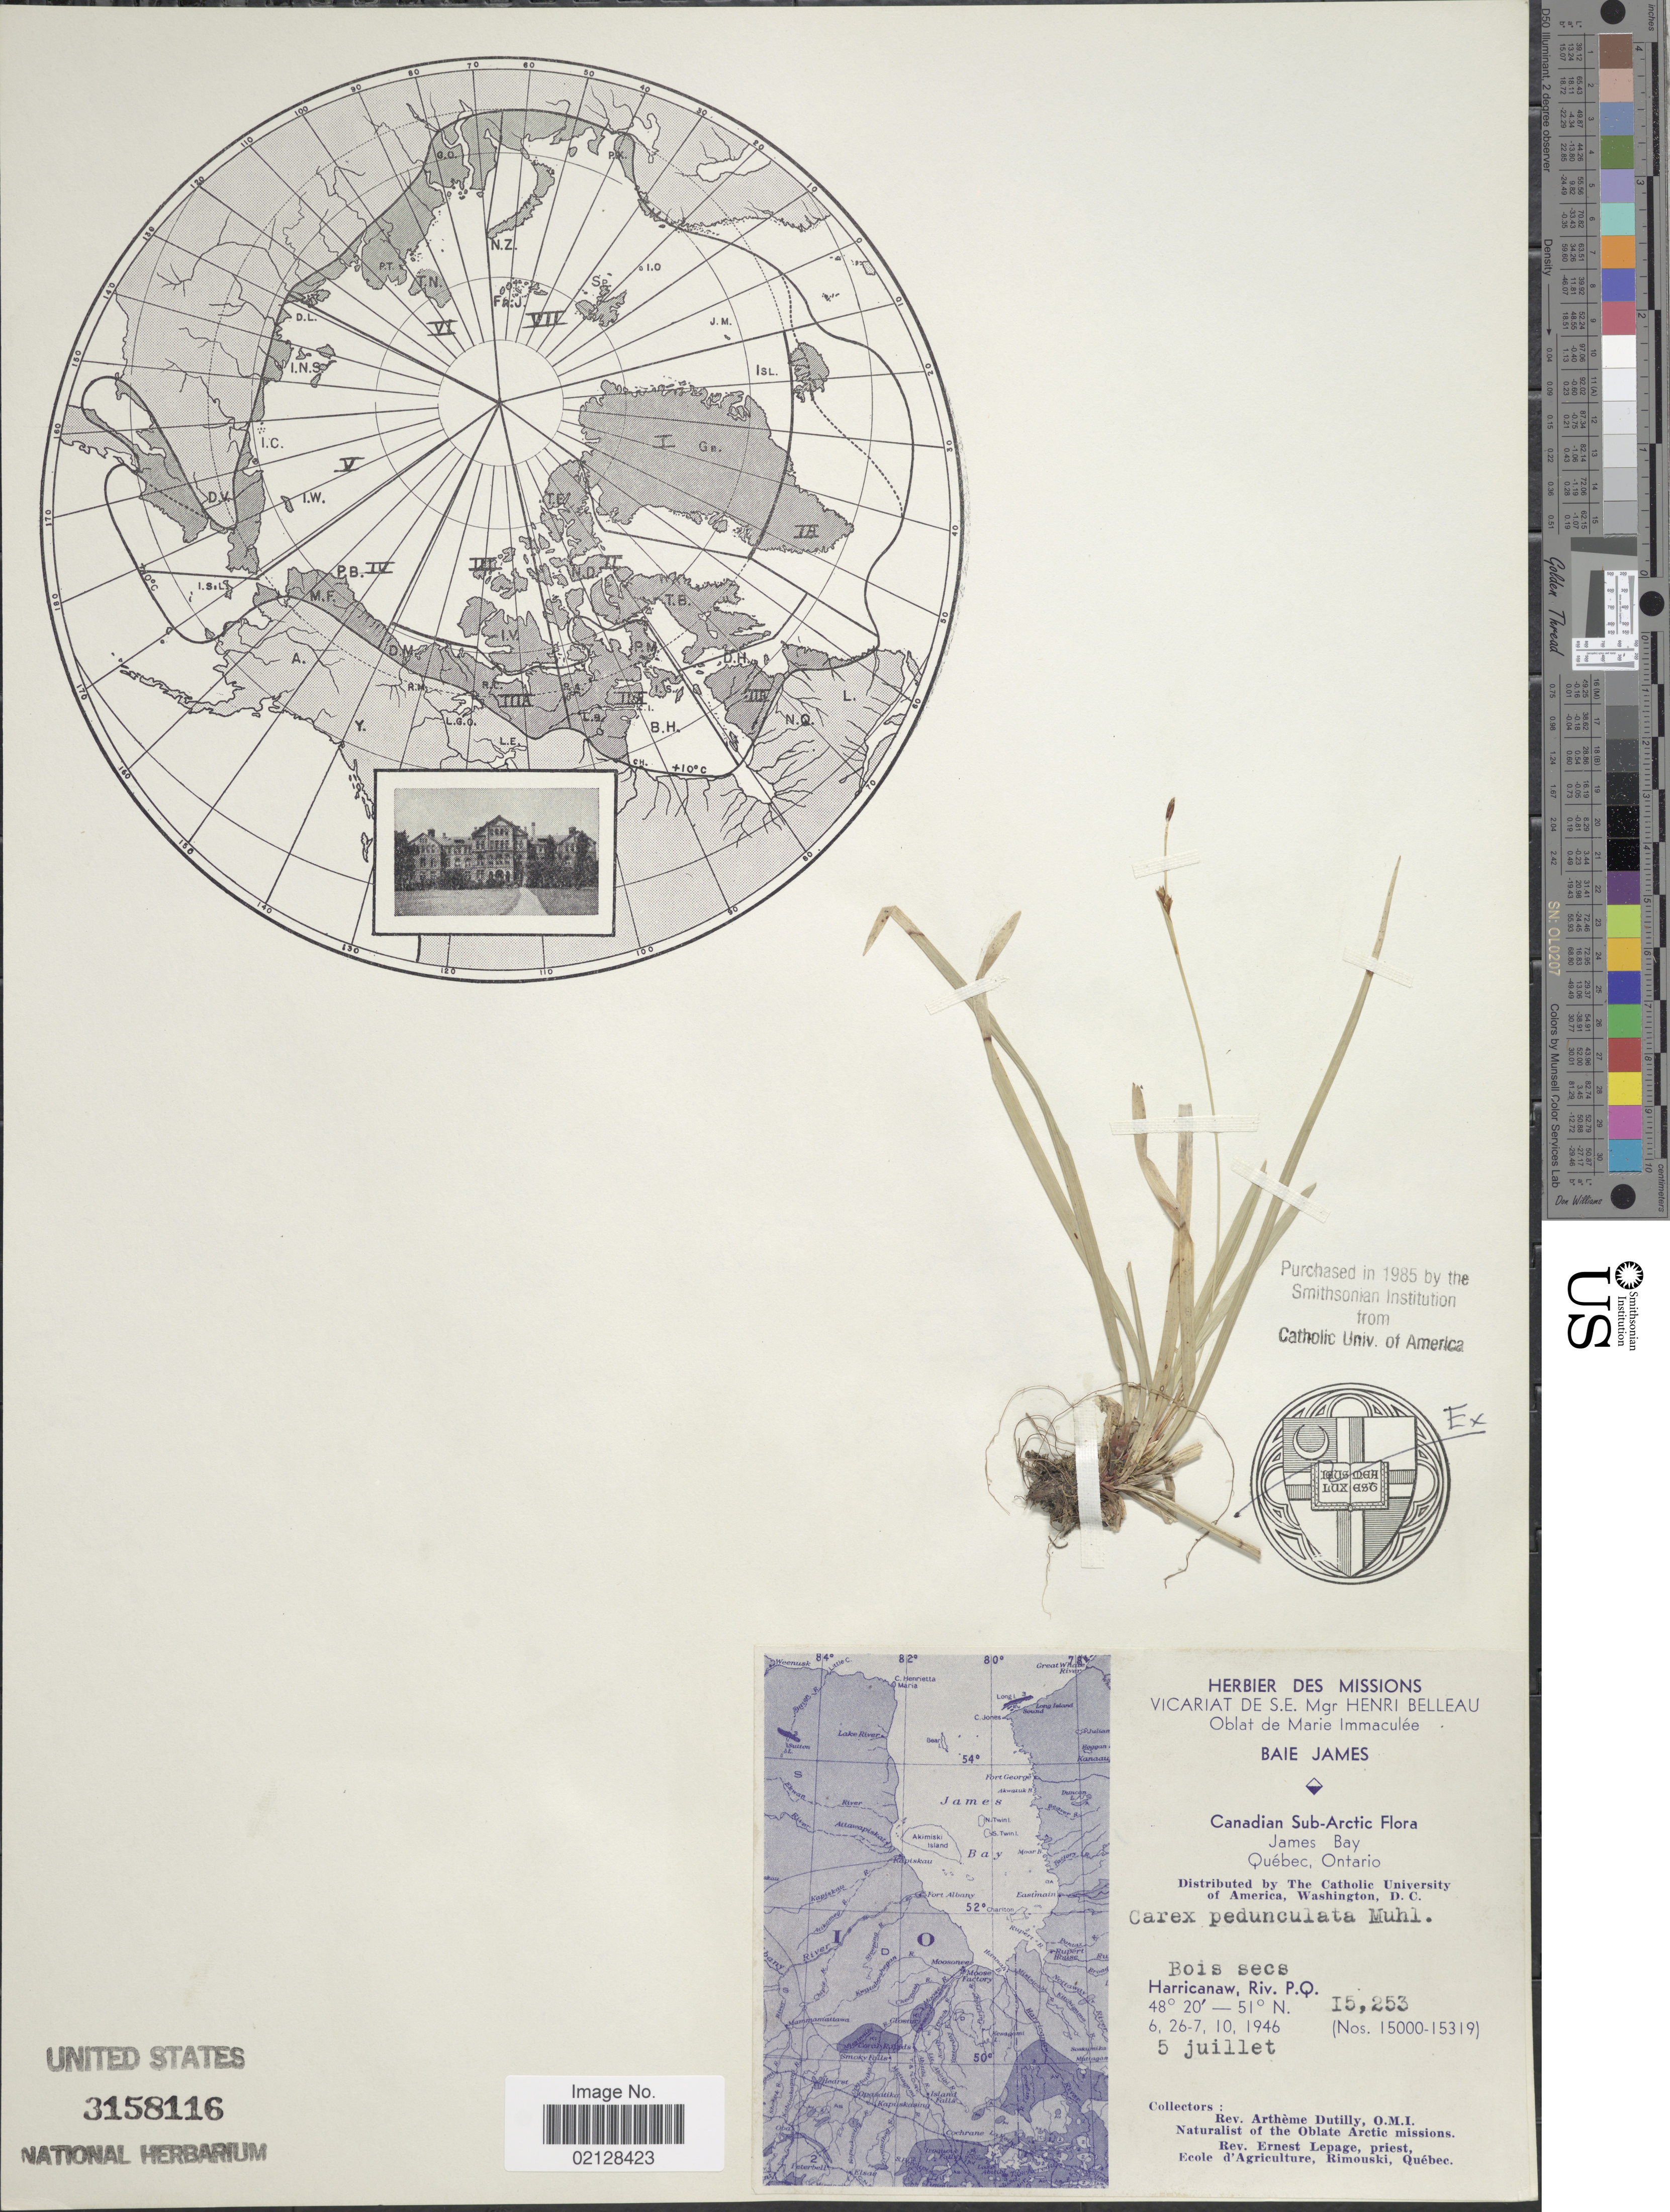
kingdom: Plantae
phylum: Tracheophyta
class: Liliopsida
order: Poales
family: Cyperaceae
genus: Carex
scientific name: Carex pedunculata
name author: Muhl. ex Willd.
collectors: A. Dutilly & E. Lepage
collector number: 15253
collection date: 1946-07-05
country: Canada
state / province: Ontario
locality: Canadian Sub-Arctic, James Bay, Quebec, Ontario, Harricanaw, Riv. P.Q.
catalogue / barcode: US 3158116